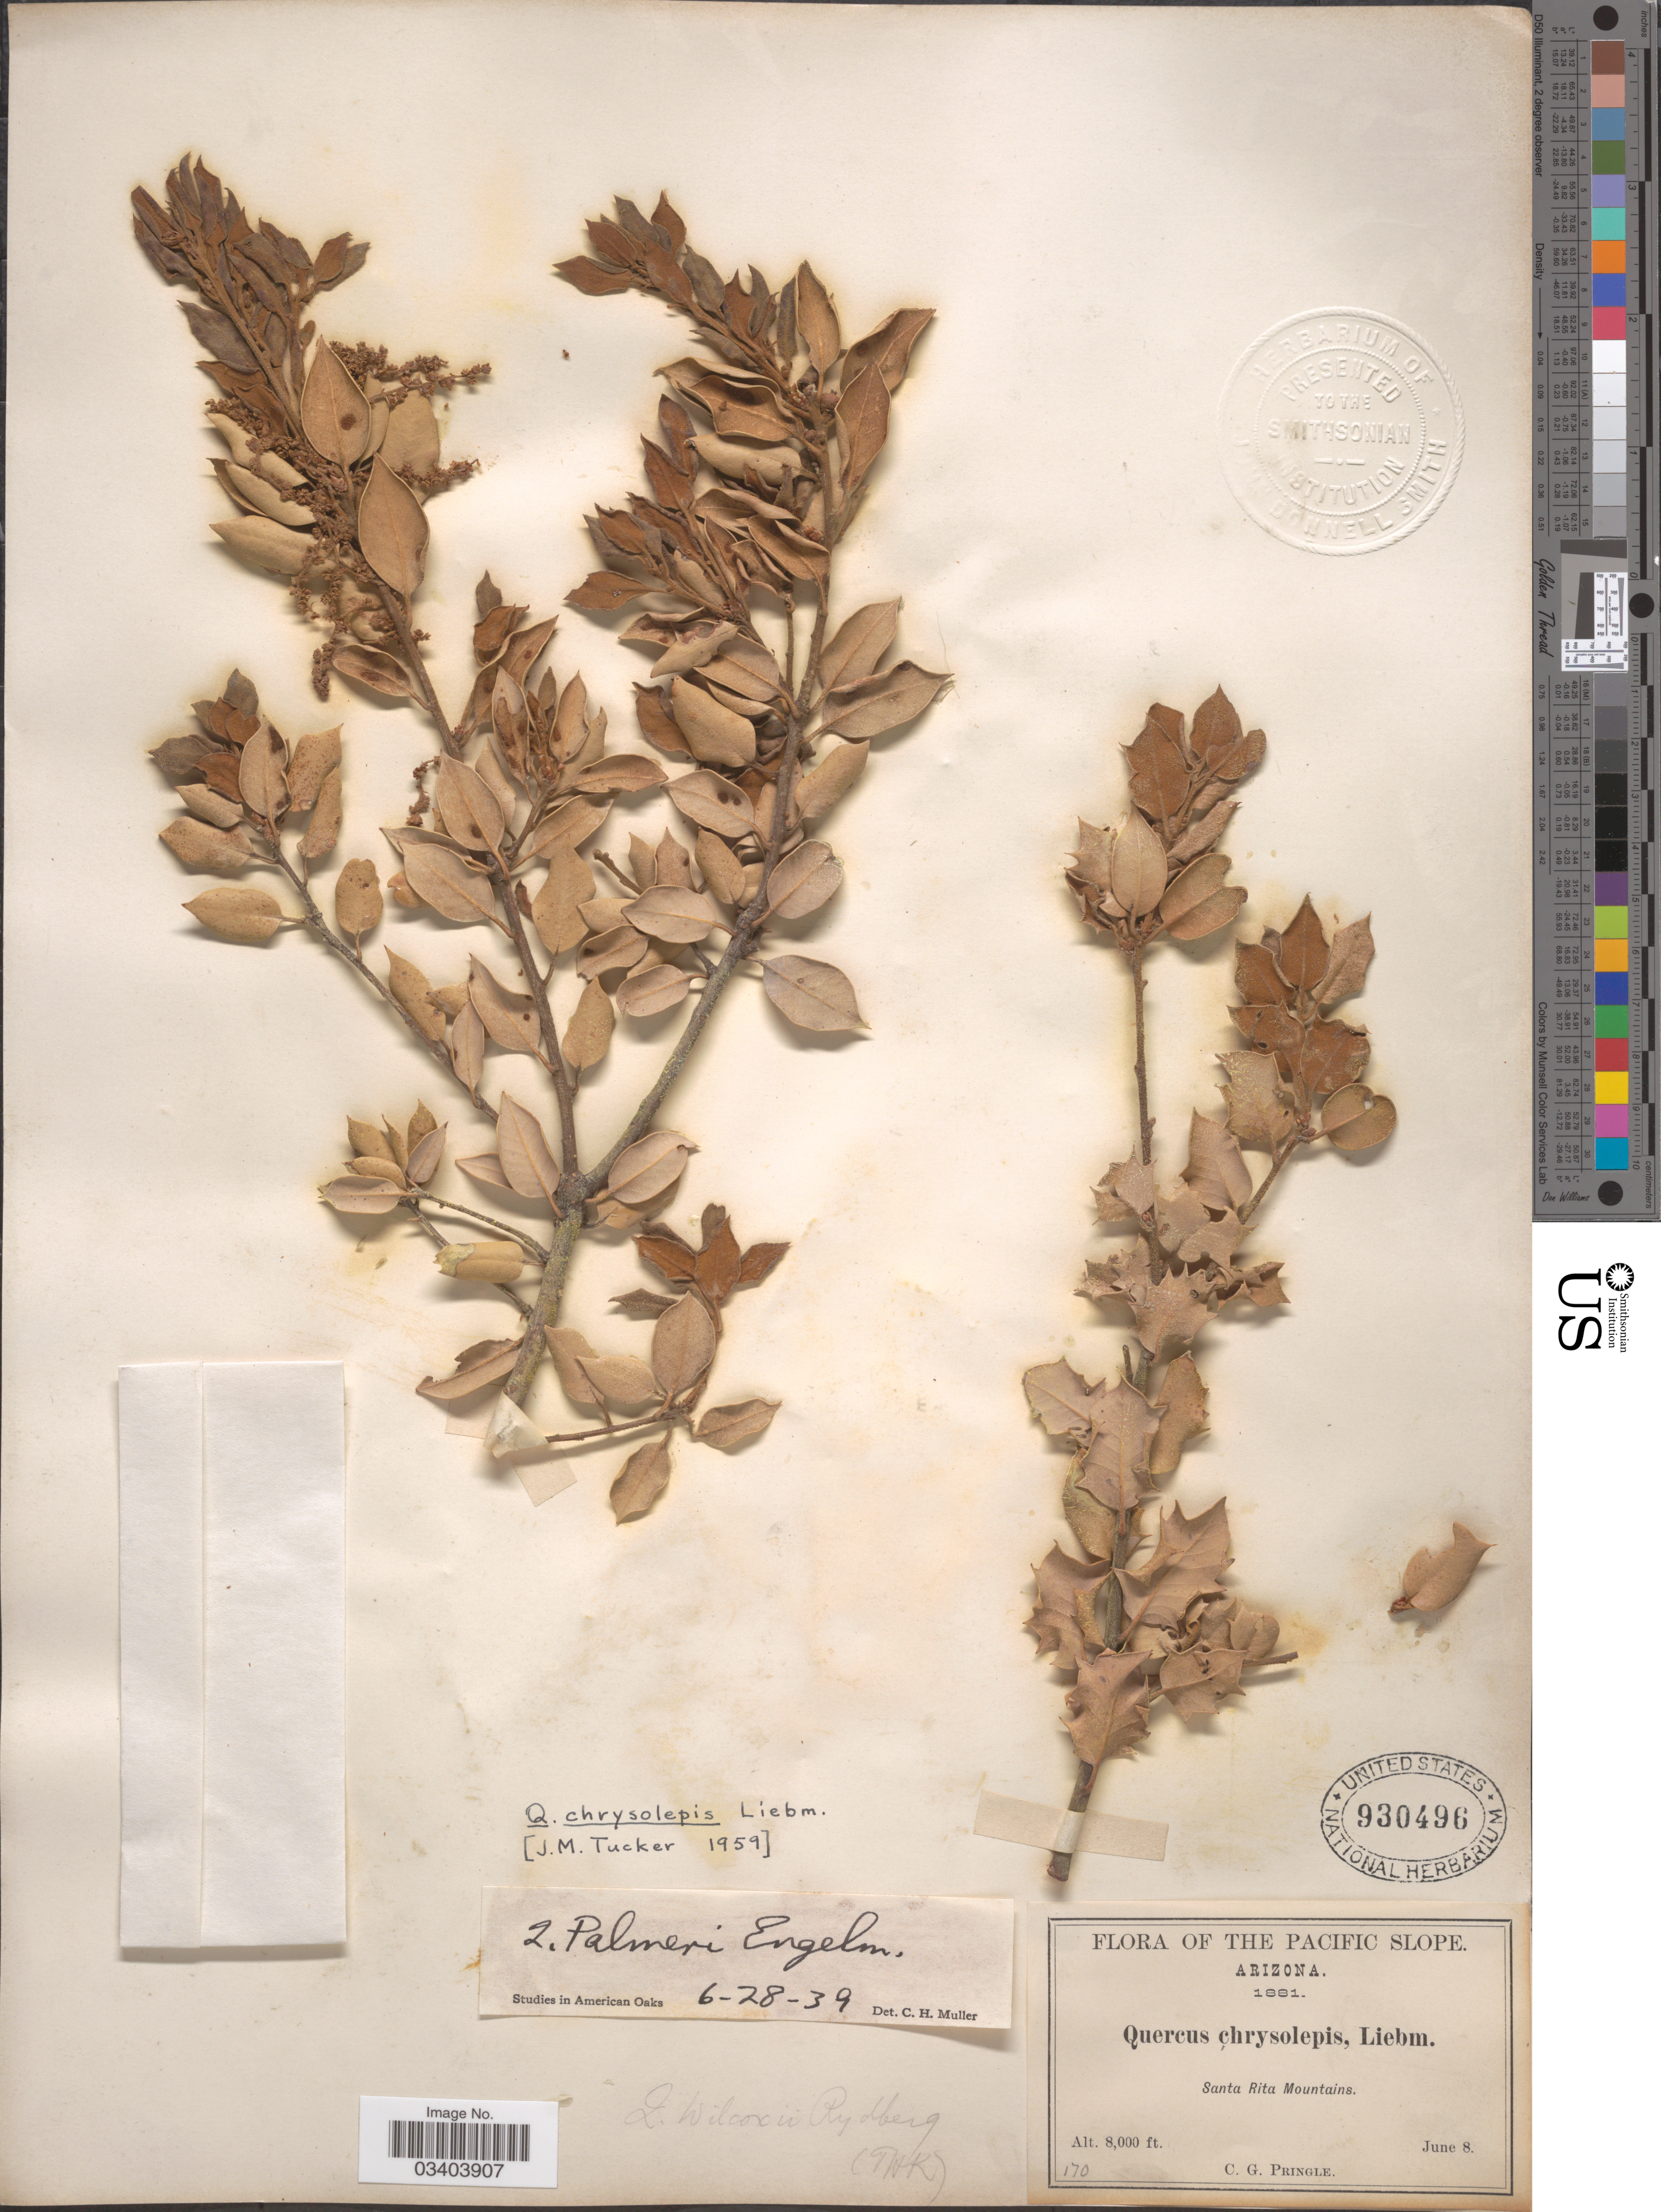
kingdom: Plantae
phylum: Tracheophyta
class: Magnoliopsida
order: Fagales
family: Fagaceae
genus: Quercus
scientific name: Quercus chrysolepis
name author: Liebm.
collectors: C. G. Pringle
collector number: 170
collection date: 1881-06-08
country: United States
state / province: Arizona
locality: The Pacific Slope. Santa Rita Mountains.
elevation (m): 2438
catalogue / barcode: US 930496